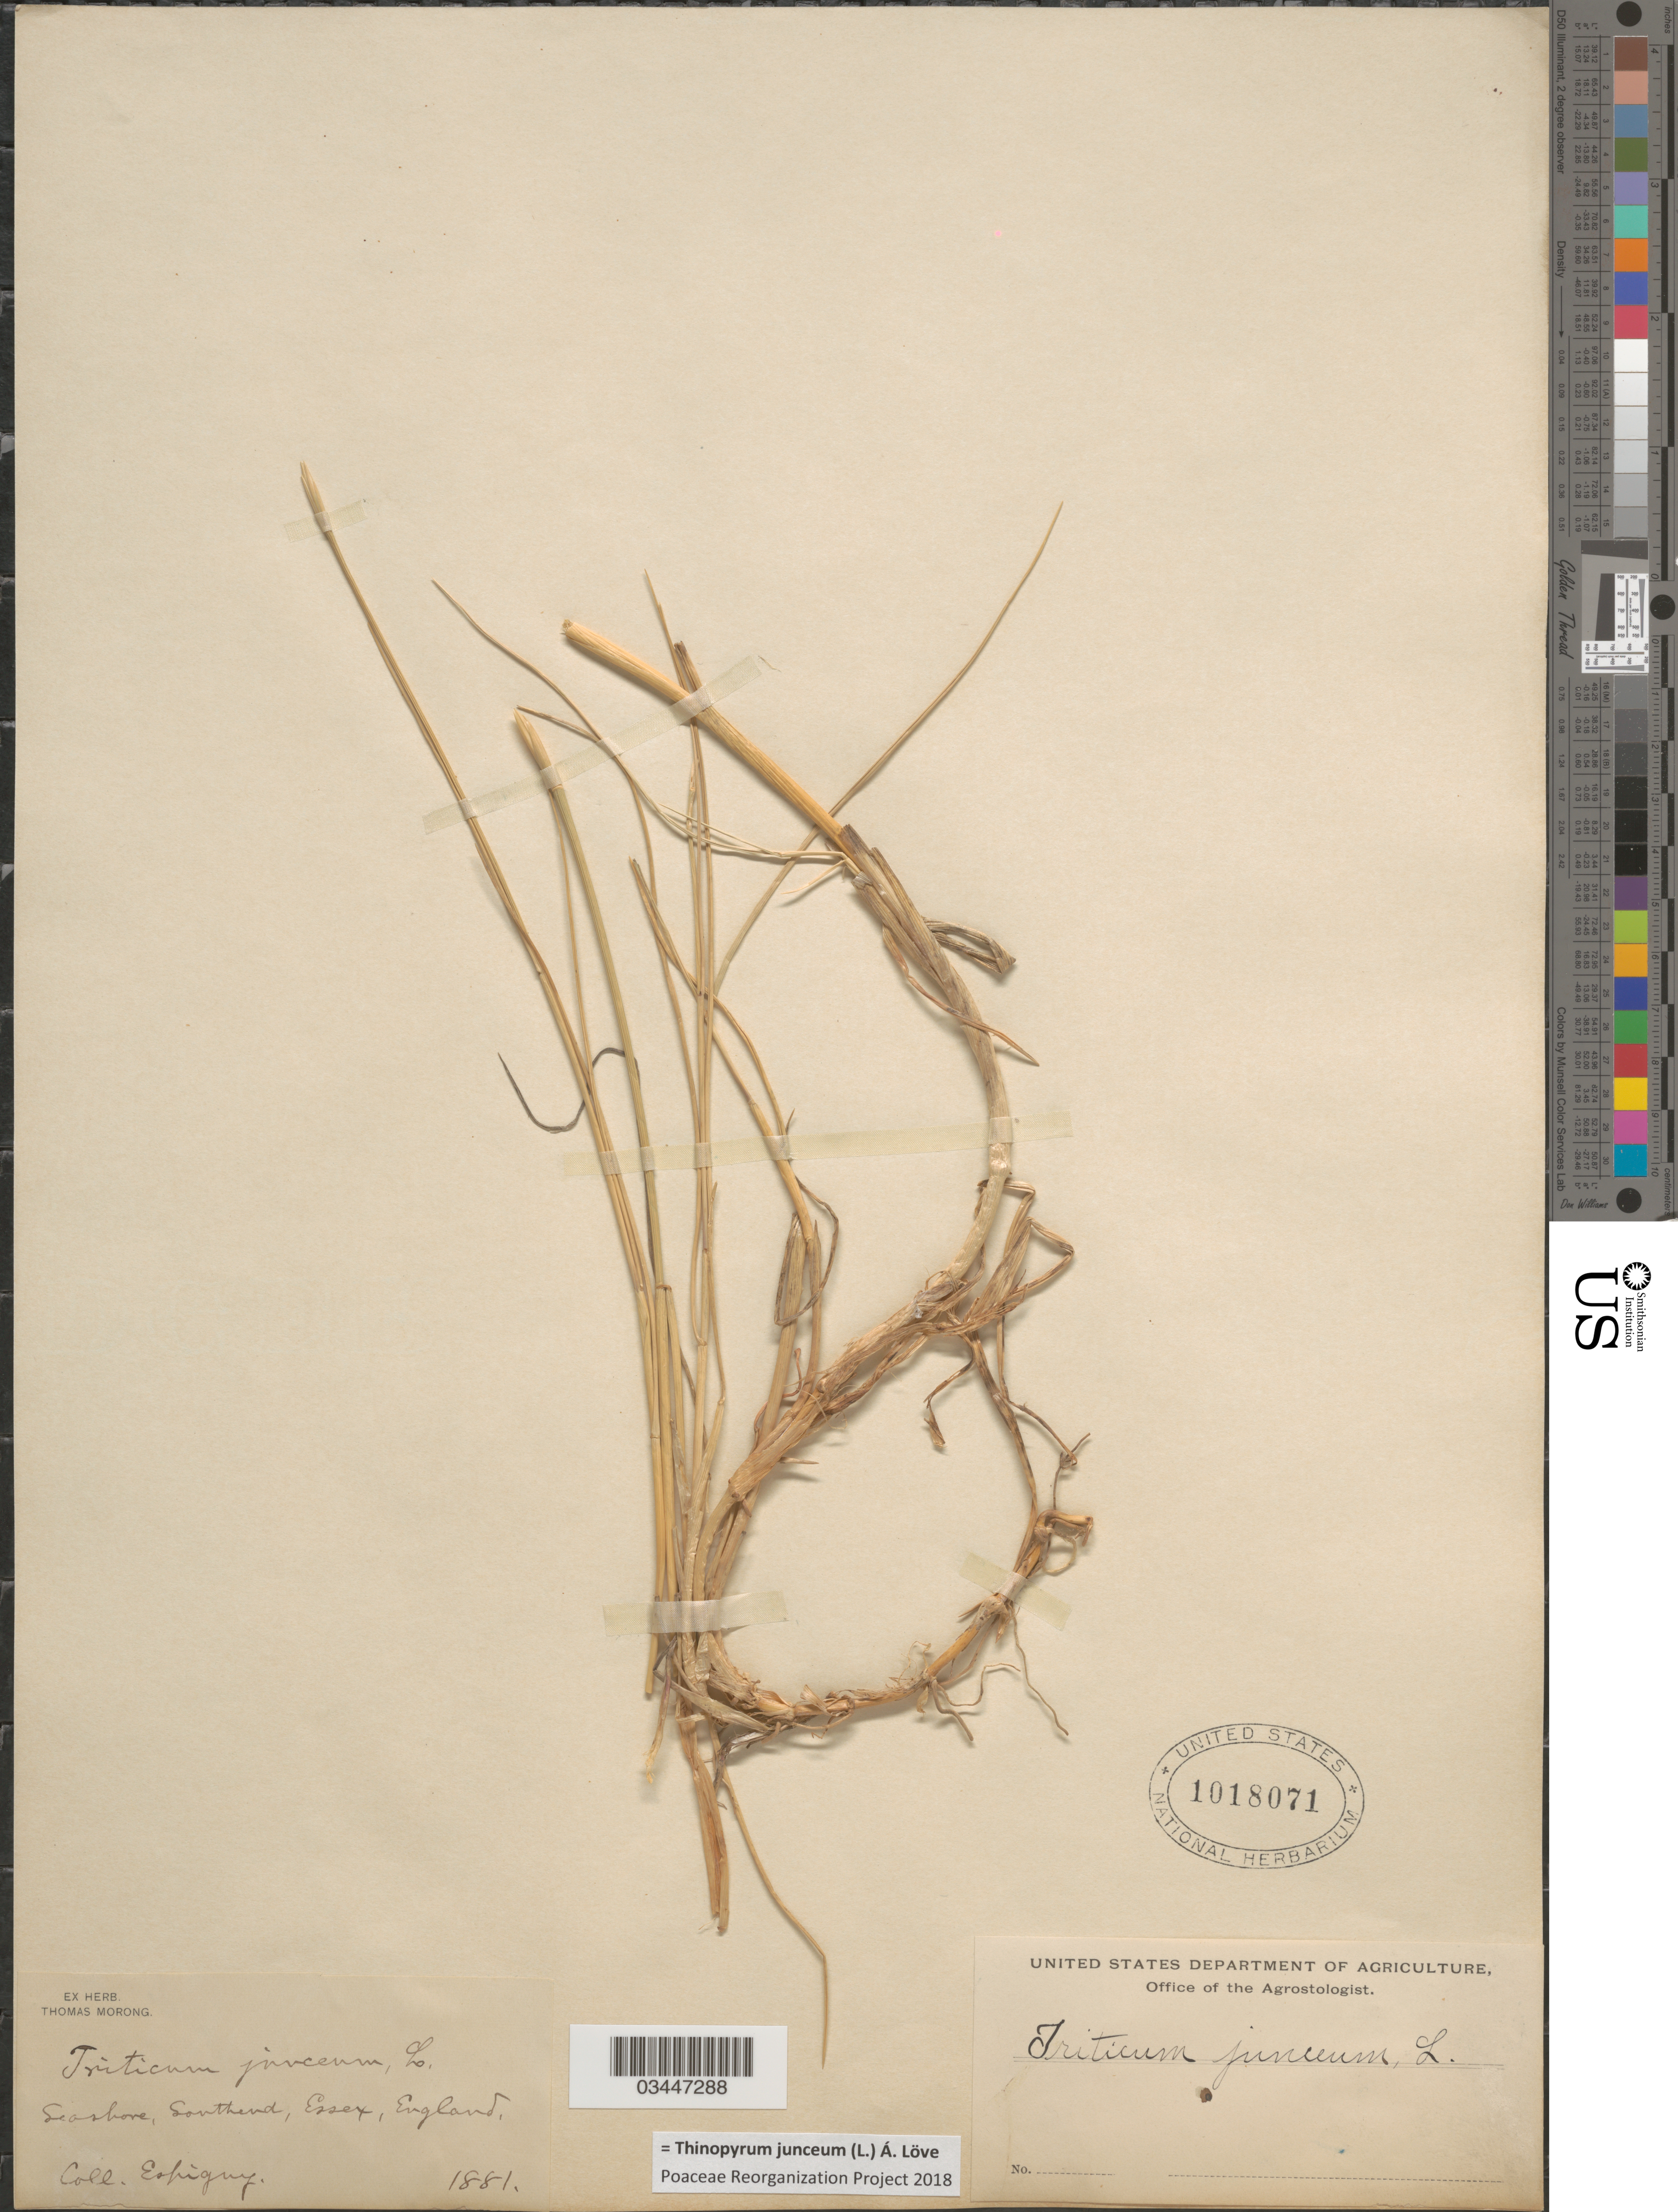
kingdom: Plantae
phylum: Tracheophyta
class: Liliopsida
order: Poales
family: Poaceae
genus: Thinopyrum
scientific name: Thinopyrum junceum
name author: (L.) Á. Löve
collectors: Essigny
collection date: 1881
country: United Kingdom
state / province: England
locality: Seashore, Southend, Essex.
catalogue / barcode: US 1018071